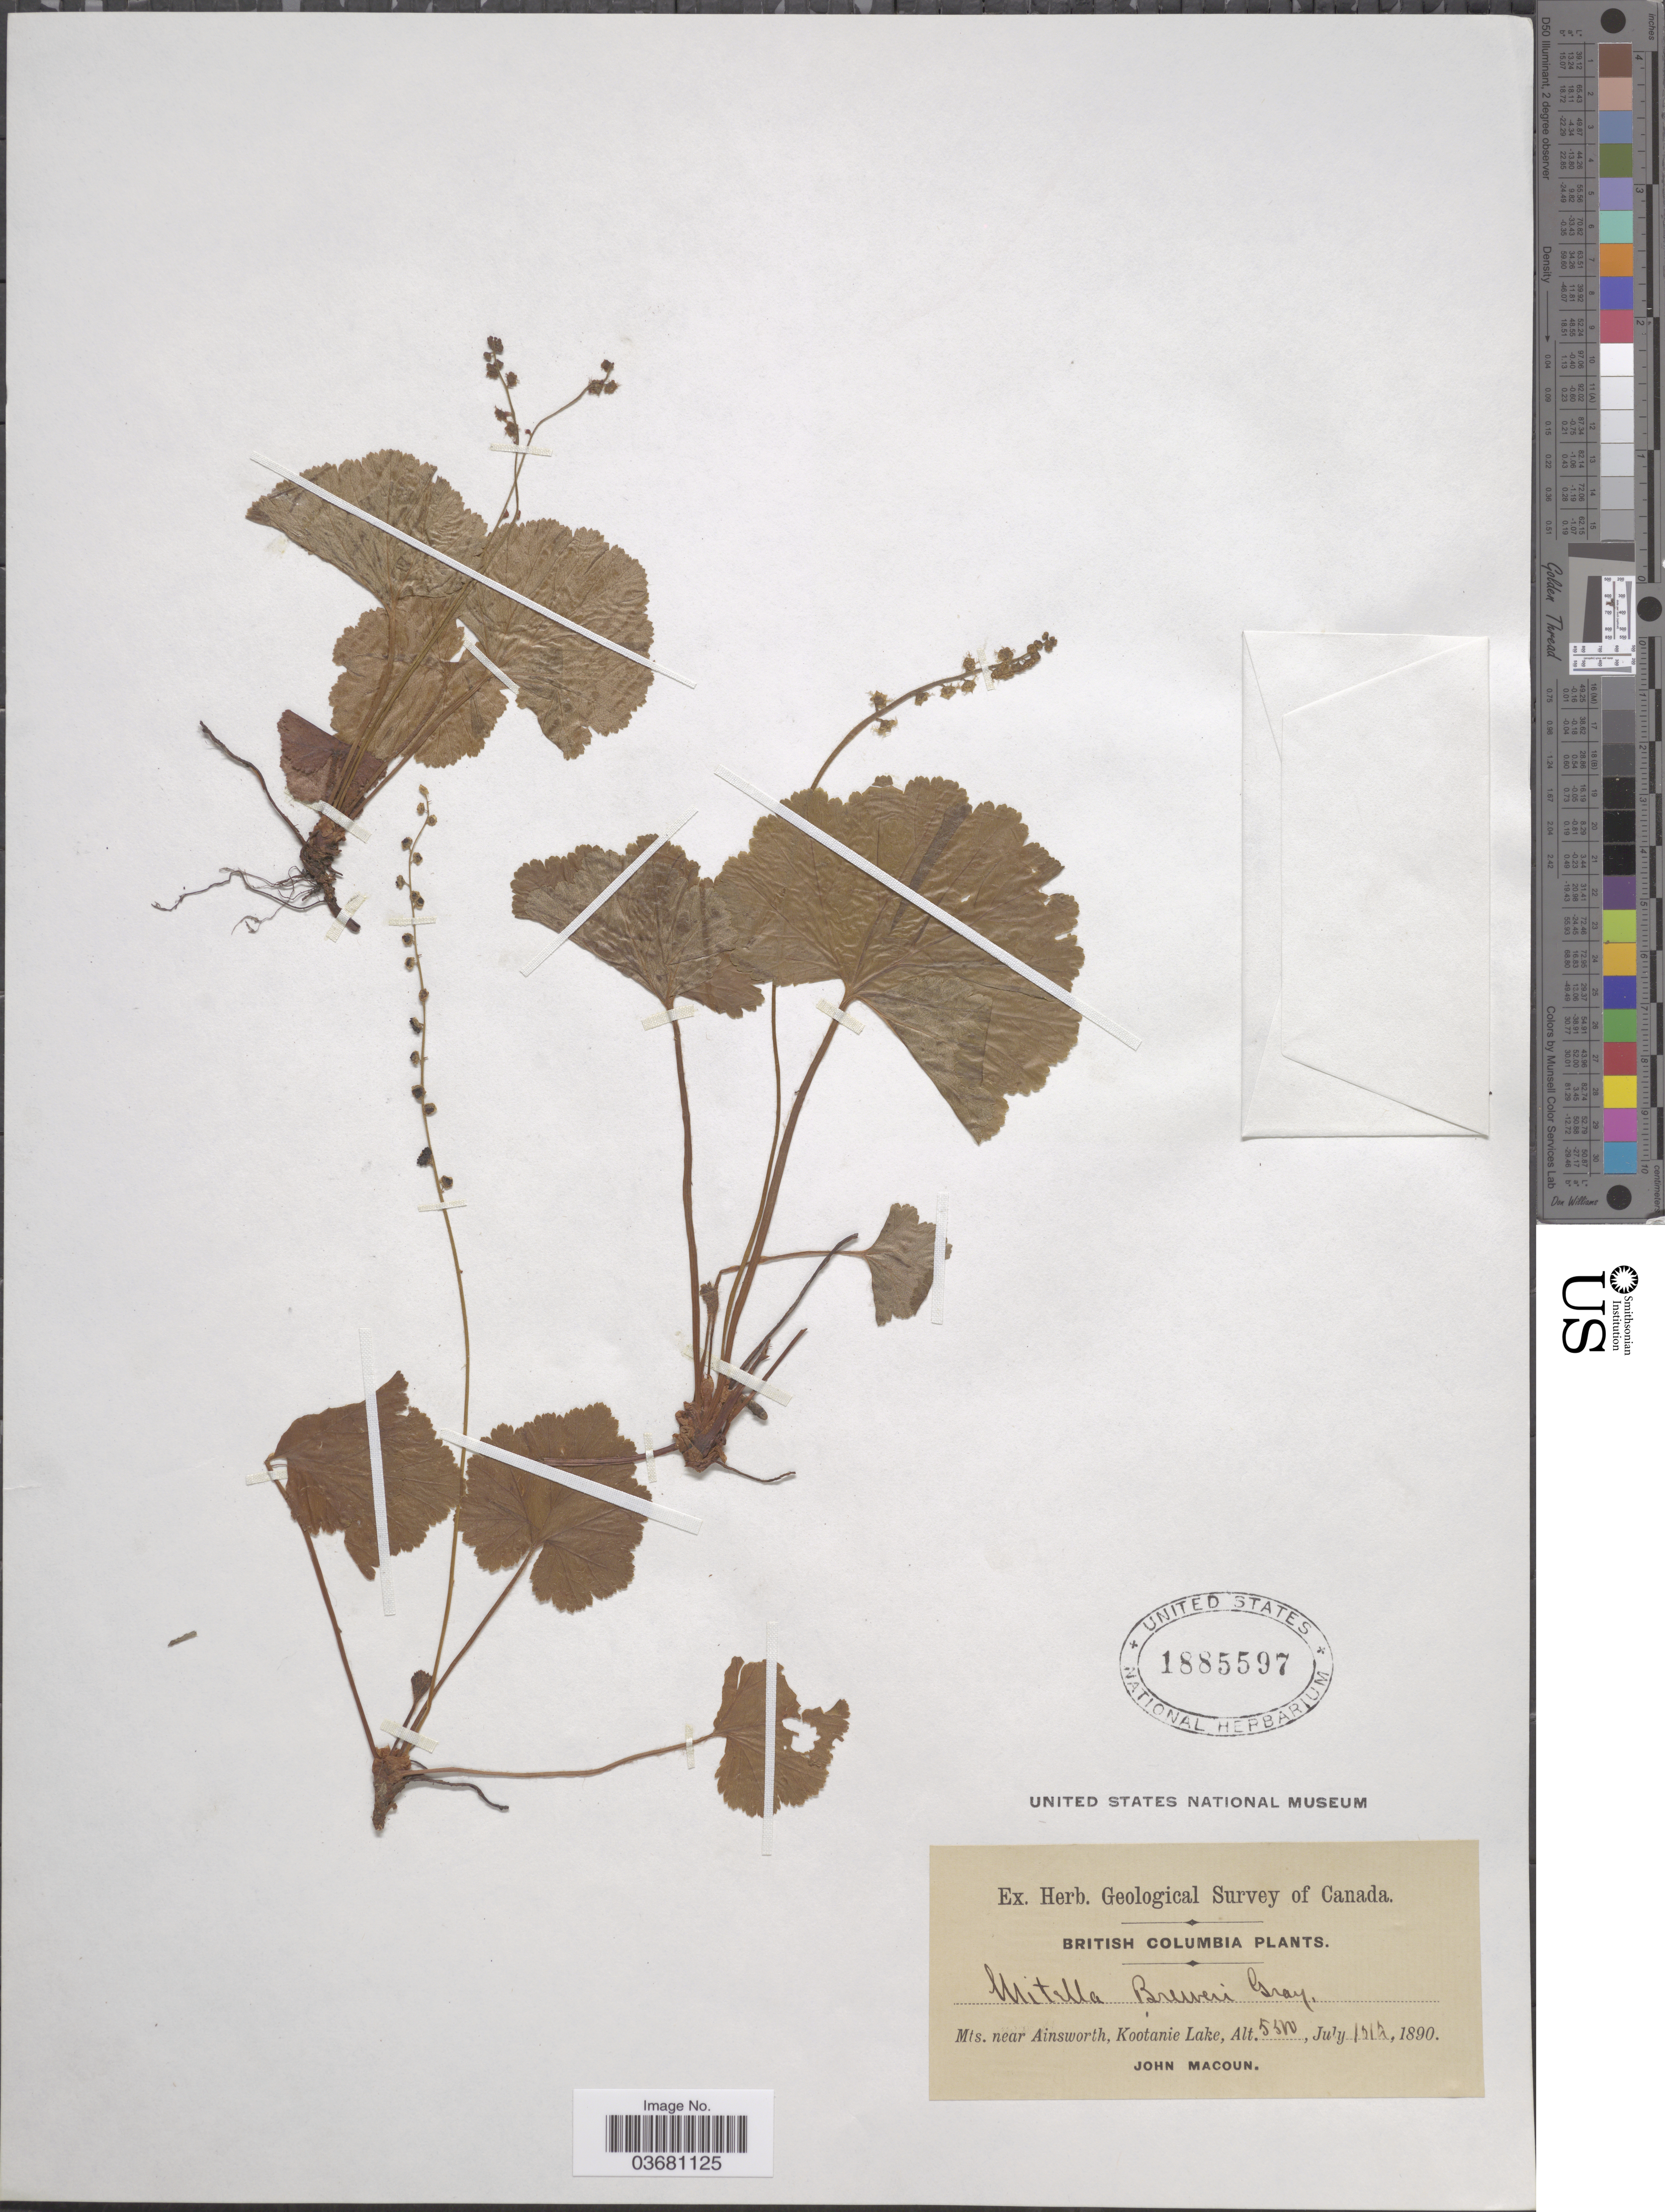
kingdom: Plantae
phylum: Tracheophyta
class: Magnoliopsida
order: Saxifragales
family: Saxifragaceae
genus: Mitella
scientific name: Mitella breweri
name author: A. Gray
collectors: J. Macoun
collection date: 1890-07-10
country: Canada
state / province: British Columbia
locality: Geological Survey of Canada. Mts. near Ainsworth, Kootanie Lake.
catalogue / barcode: US 1885597